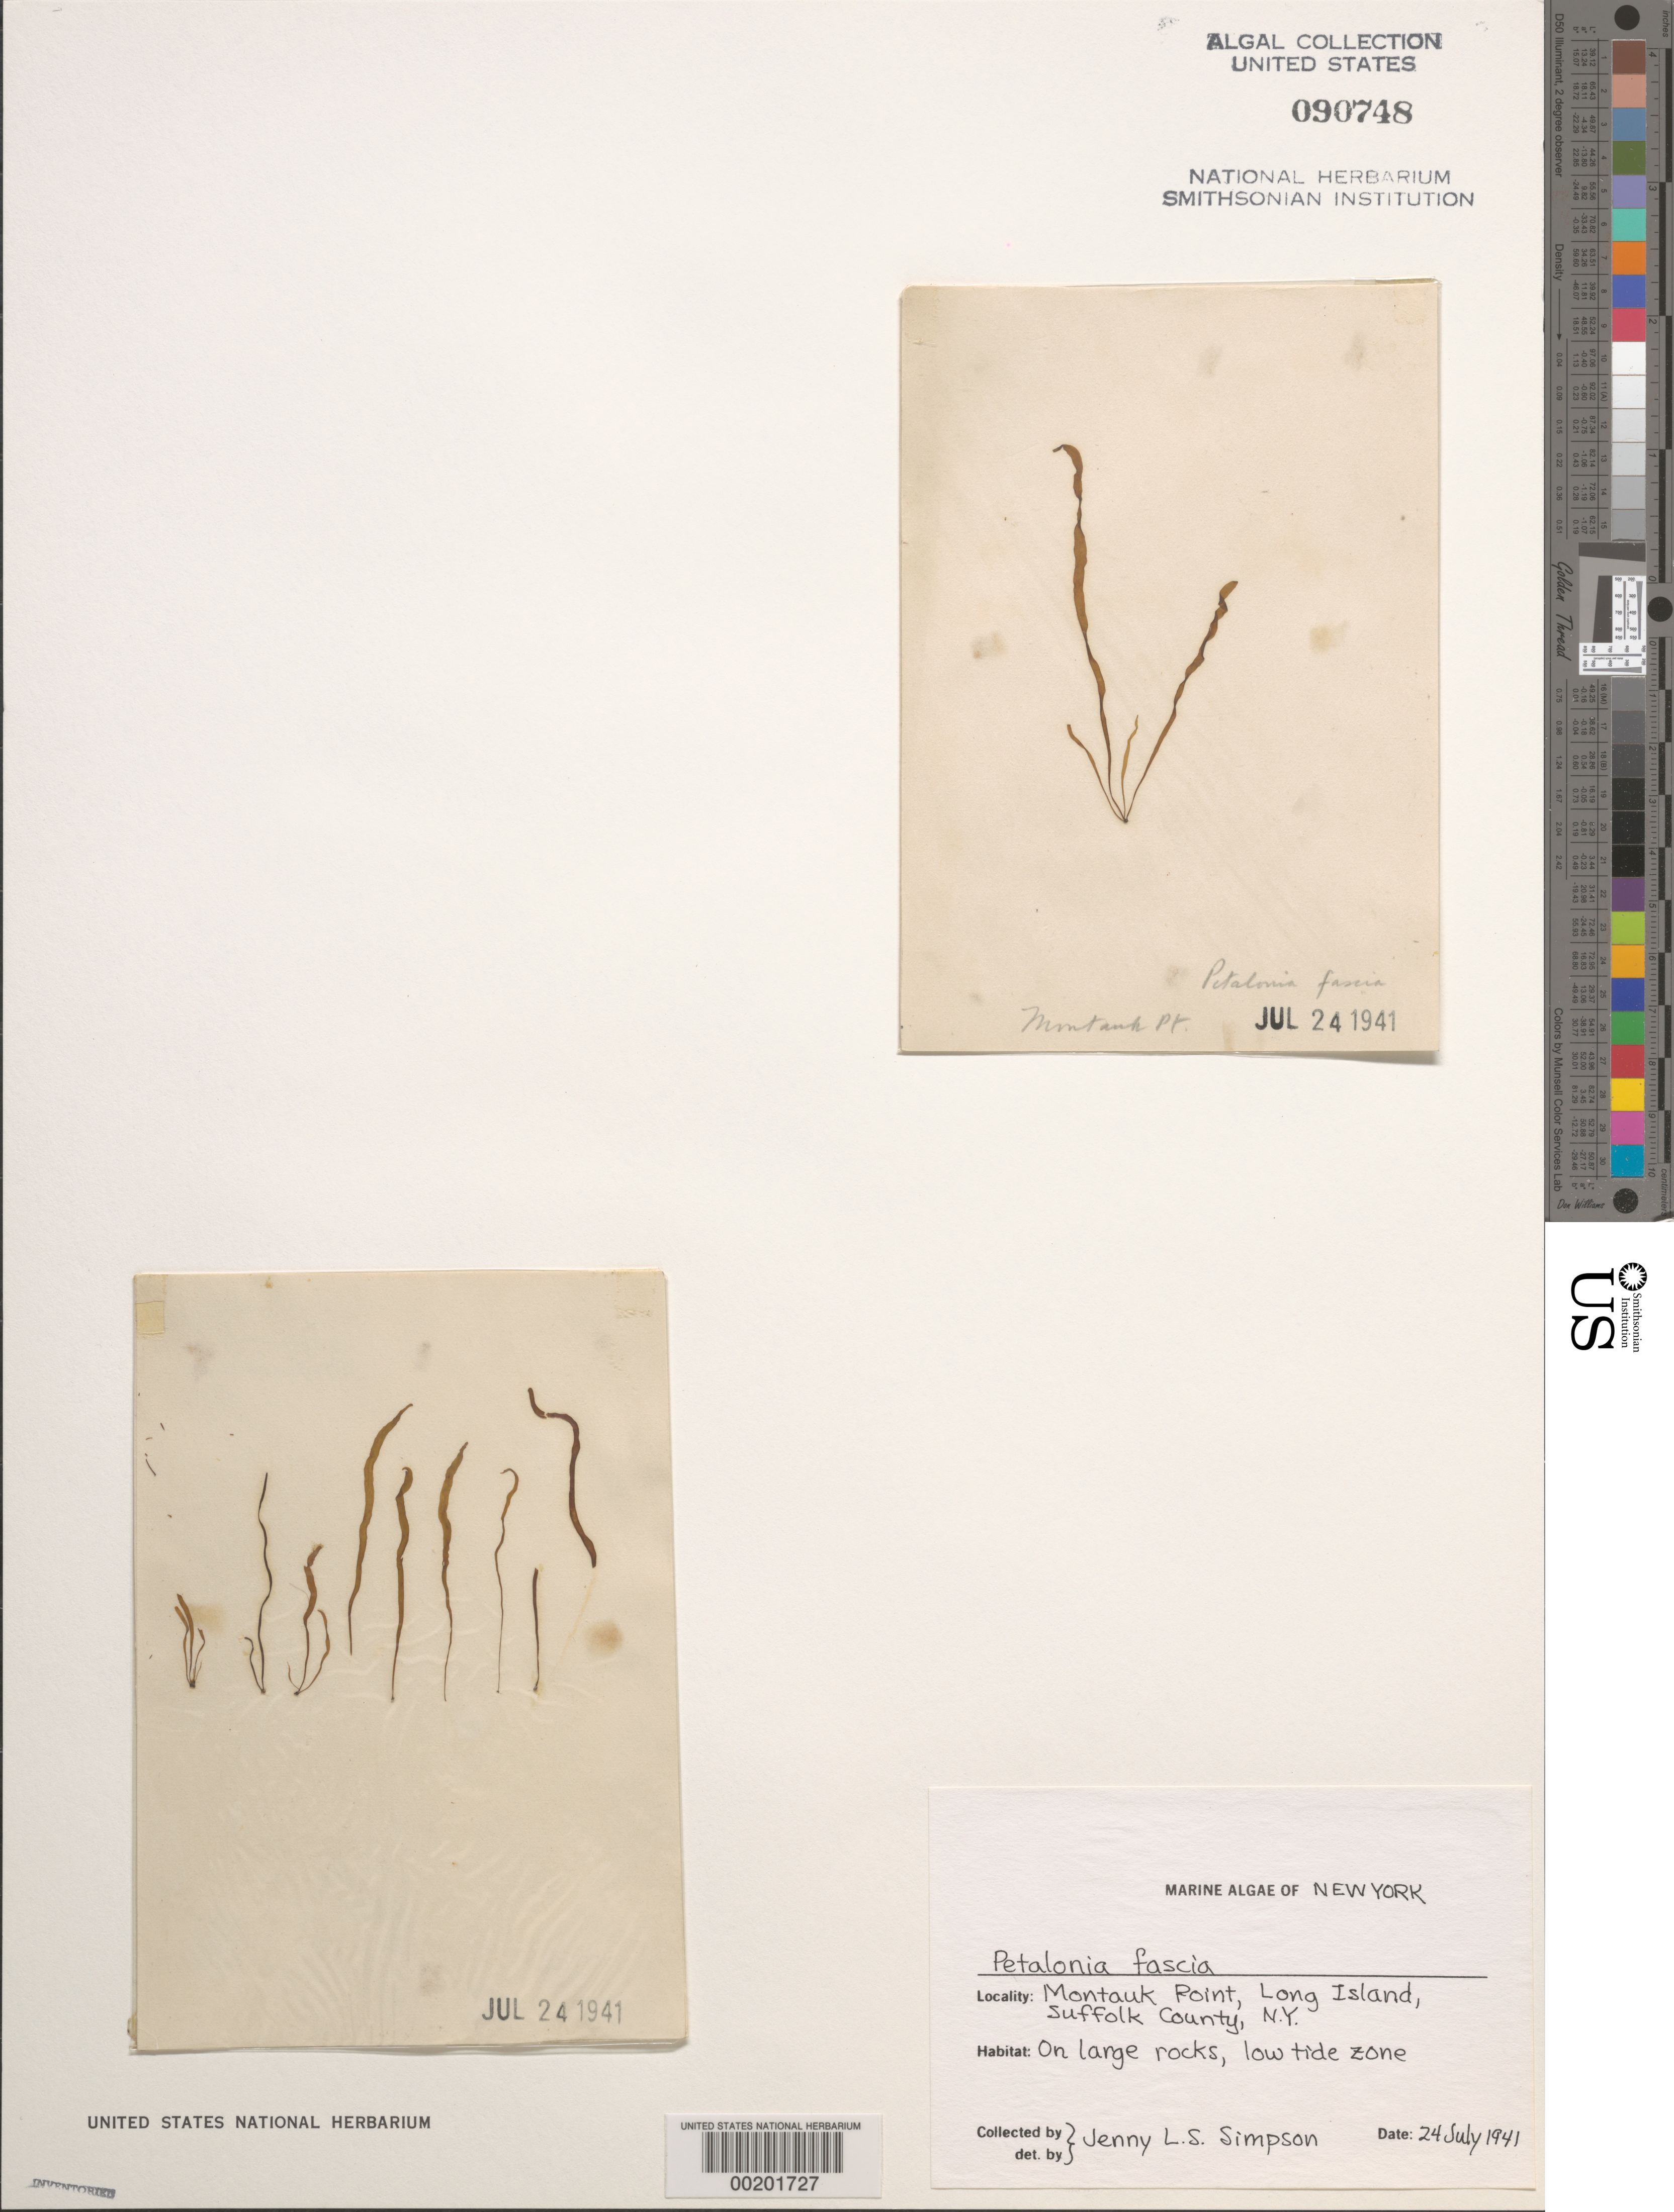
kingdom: Chromista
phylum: Ochrophyta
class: Phaeophyceae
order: Scytosiphonales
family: Scytosiphonaceae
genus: Petalonia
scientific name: Petalonia fascia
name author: (O.F. Müller) Kuntze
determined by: Simpson, J. L. S.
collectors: J. Simpson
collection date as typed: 24 Jul 1941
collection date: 1941-07-24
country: United States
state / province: New York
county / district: Suffolk County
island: Long Island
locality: Montauk Point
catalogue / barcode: US 90748